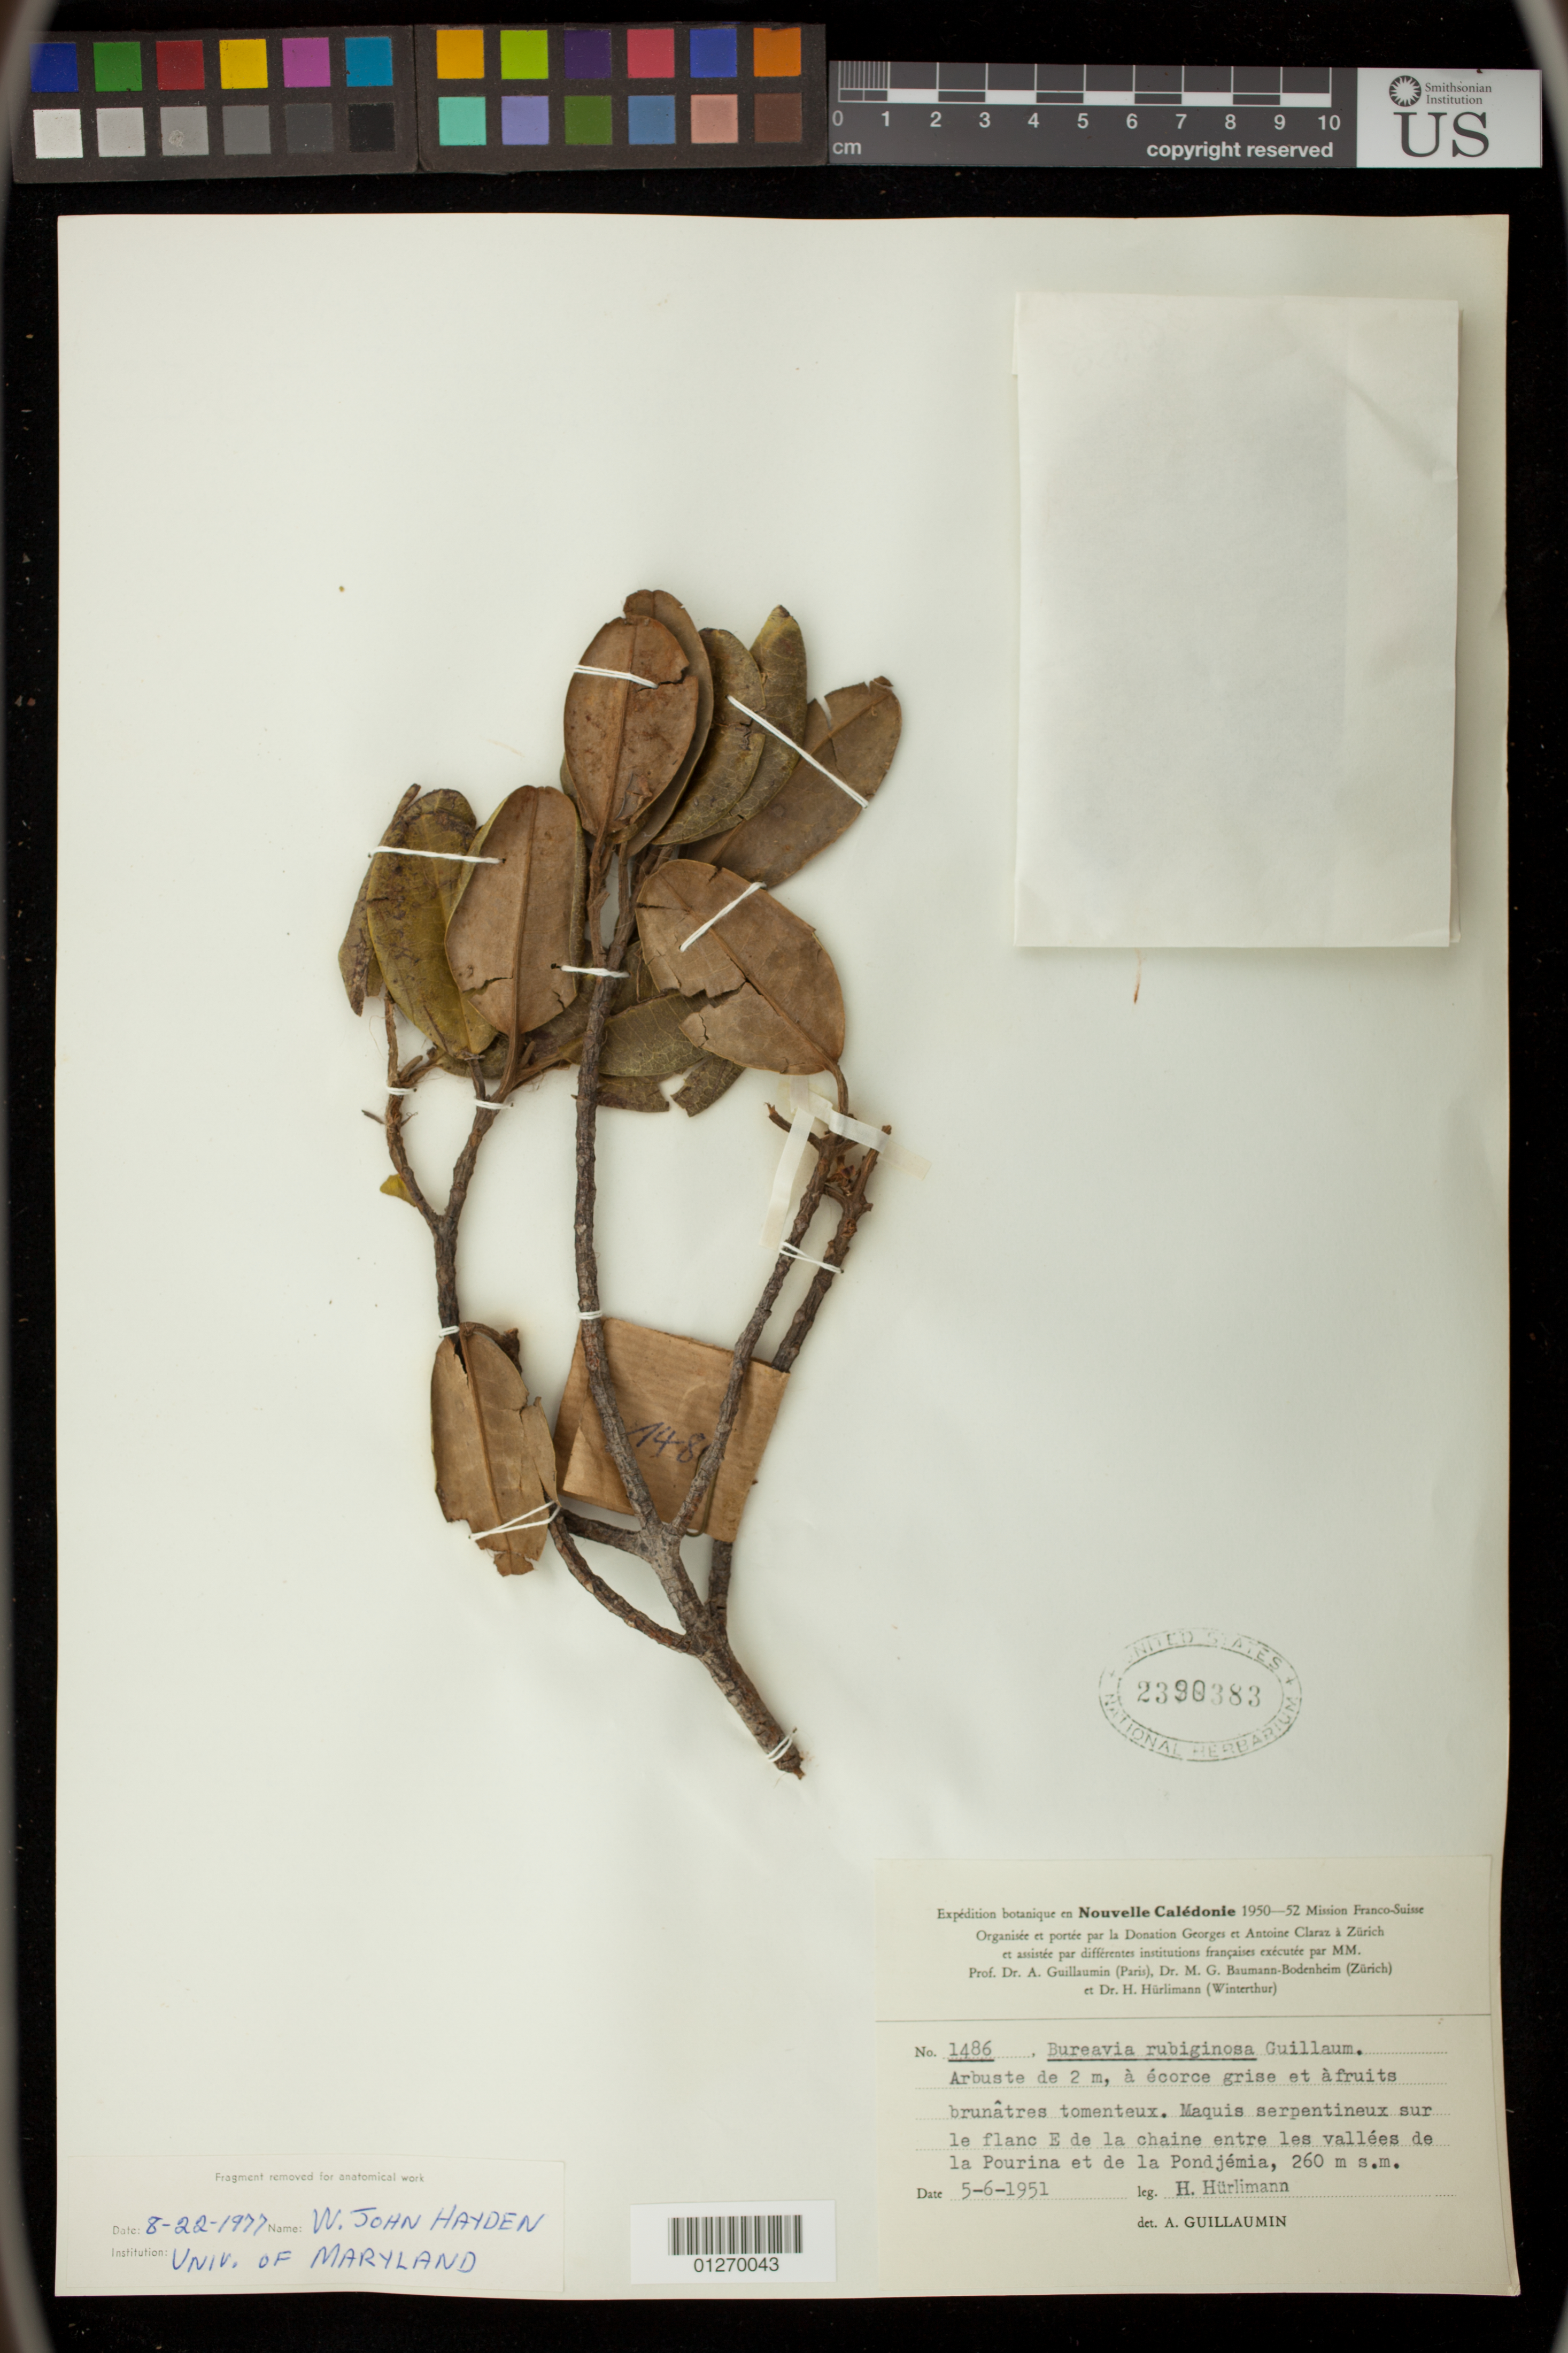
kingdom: Plantae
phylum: Tracheophyta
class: Magnoliopsida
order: Malpighiales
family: Picrodendraceae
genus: Austrobuxus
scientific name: Austrobuxus rubiginosus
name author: (Guillaumin) Airy Shaw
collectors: H. Hurlimann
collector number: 1486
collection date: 1951-05-06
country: New Caledonia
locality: Maquis serpentineux sur le flanc E de la chaine entre les vallees de la Pourina et de la Pondjemia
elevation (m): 260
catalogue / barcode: US 2390383